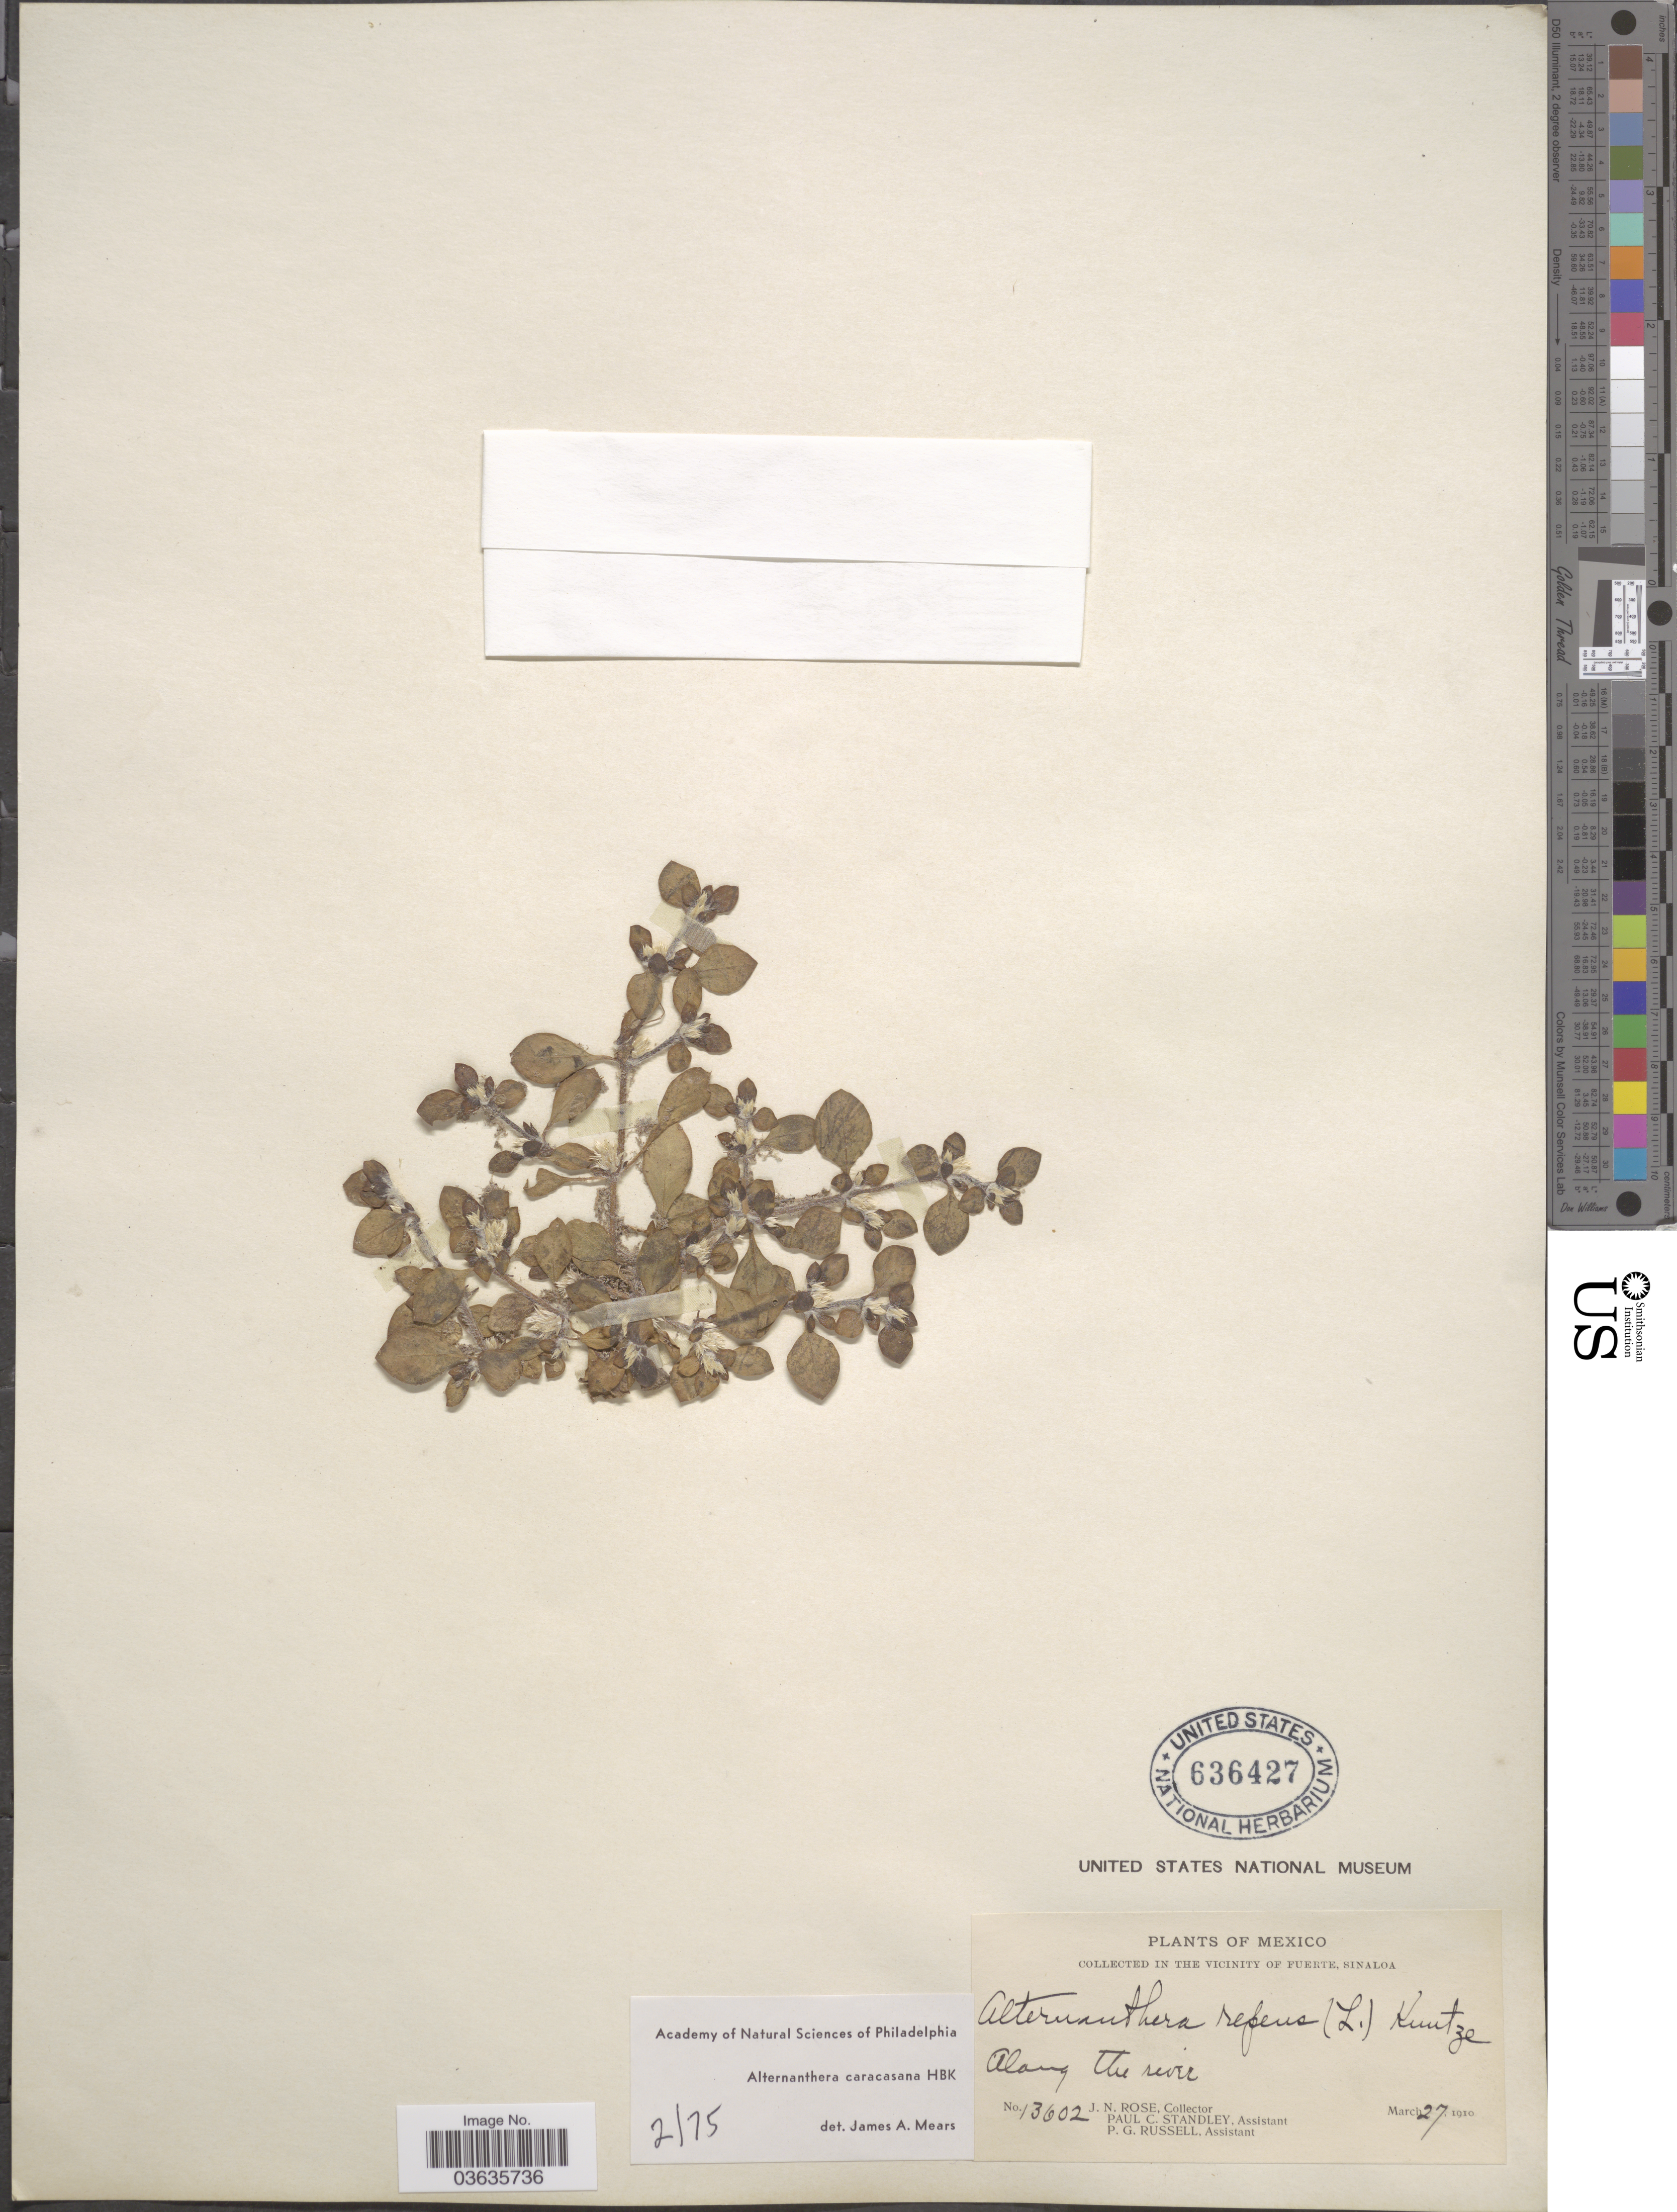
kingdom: Plantae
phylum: Tracheophyta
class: Magnoliopsida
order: Caryophyllales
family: Amaranthaceae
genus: Alternanthera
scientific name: Alternanthera caracasana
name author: Kunth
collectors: J. N. Rose, P. C. Standley & P. G. Russell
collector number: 13602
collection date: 1910-03-27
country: Mexico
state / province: Sinaloa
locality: In the vicinity of Fuerte. Along the river.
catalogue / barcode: US 636427